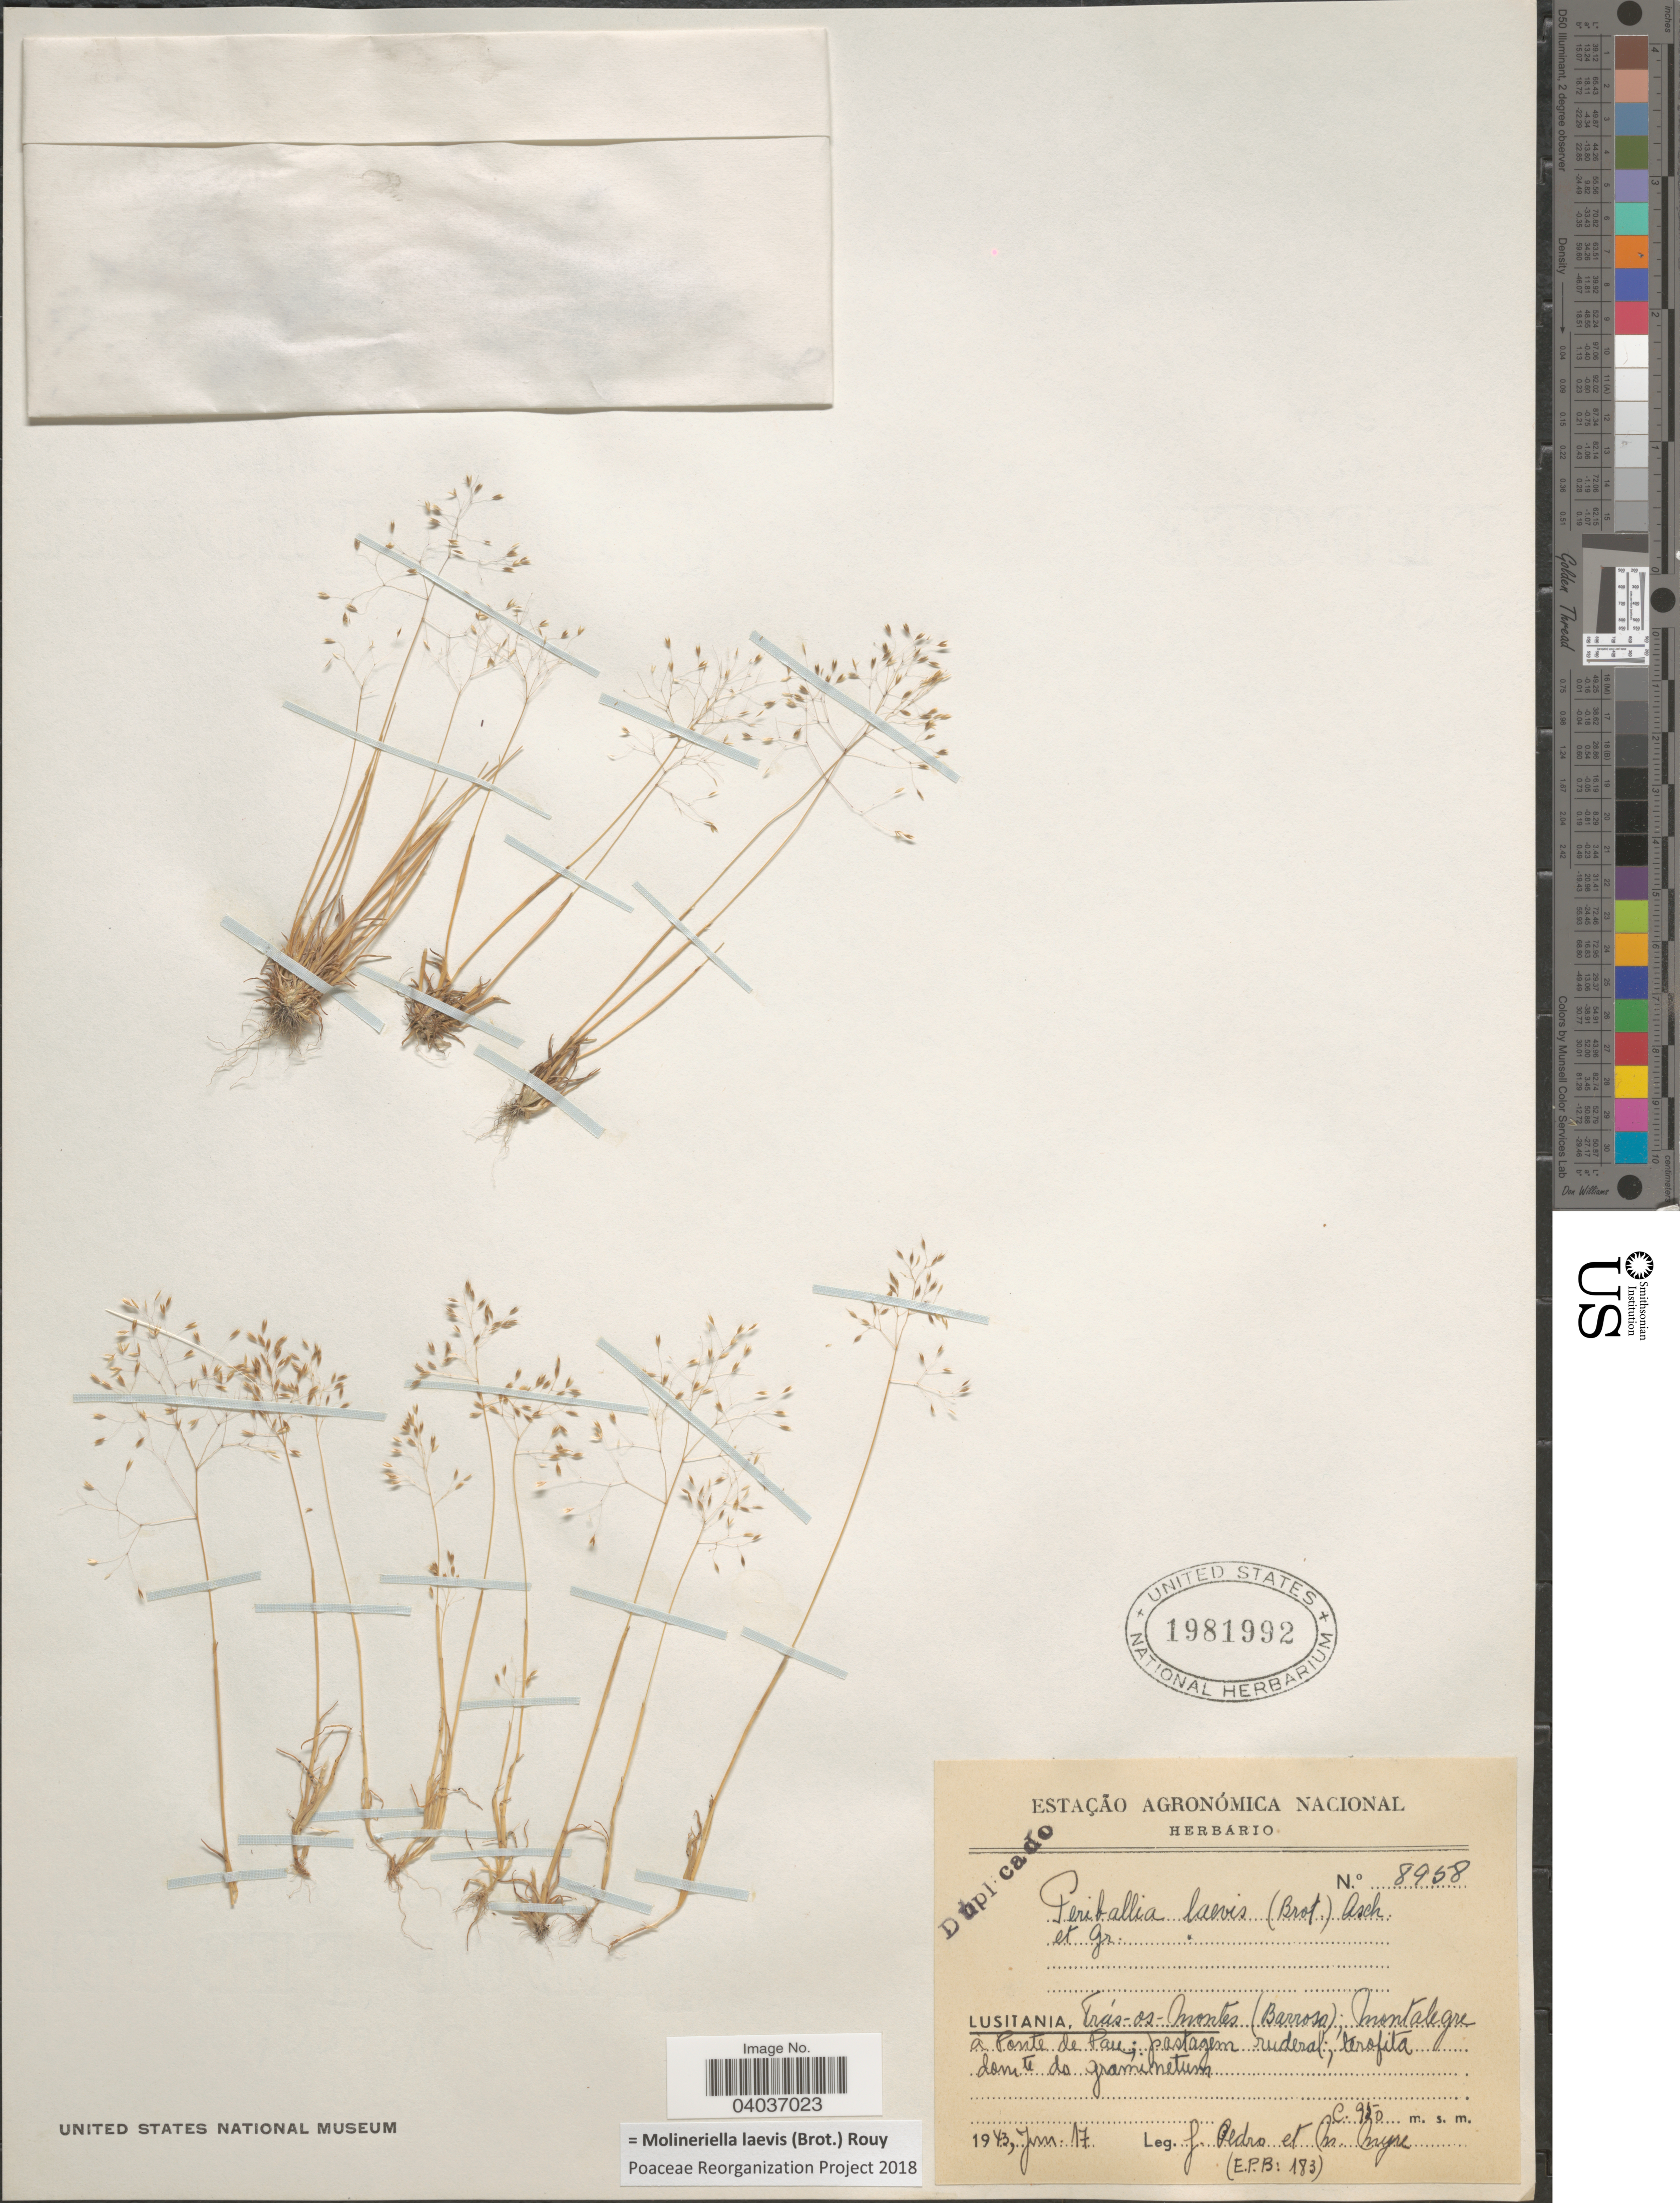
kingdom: Plantae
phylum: Tracheophyta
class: Liliopsida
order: Poales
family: Poaceae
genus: Molineriella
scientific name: Molineriella laevis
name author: (Brot.) Rouy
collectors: J. Pedro & Myre, M.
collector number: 8958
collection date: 1943-06-17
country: Portugal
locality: Lusitania, Trás-os-Montes (Barroso); Montalegre a Ponte de Pau; pastagem ruderal.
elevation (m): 950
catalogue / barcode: US 1981992